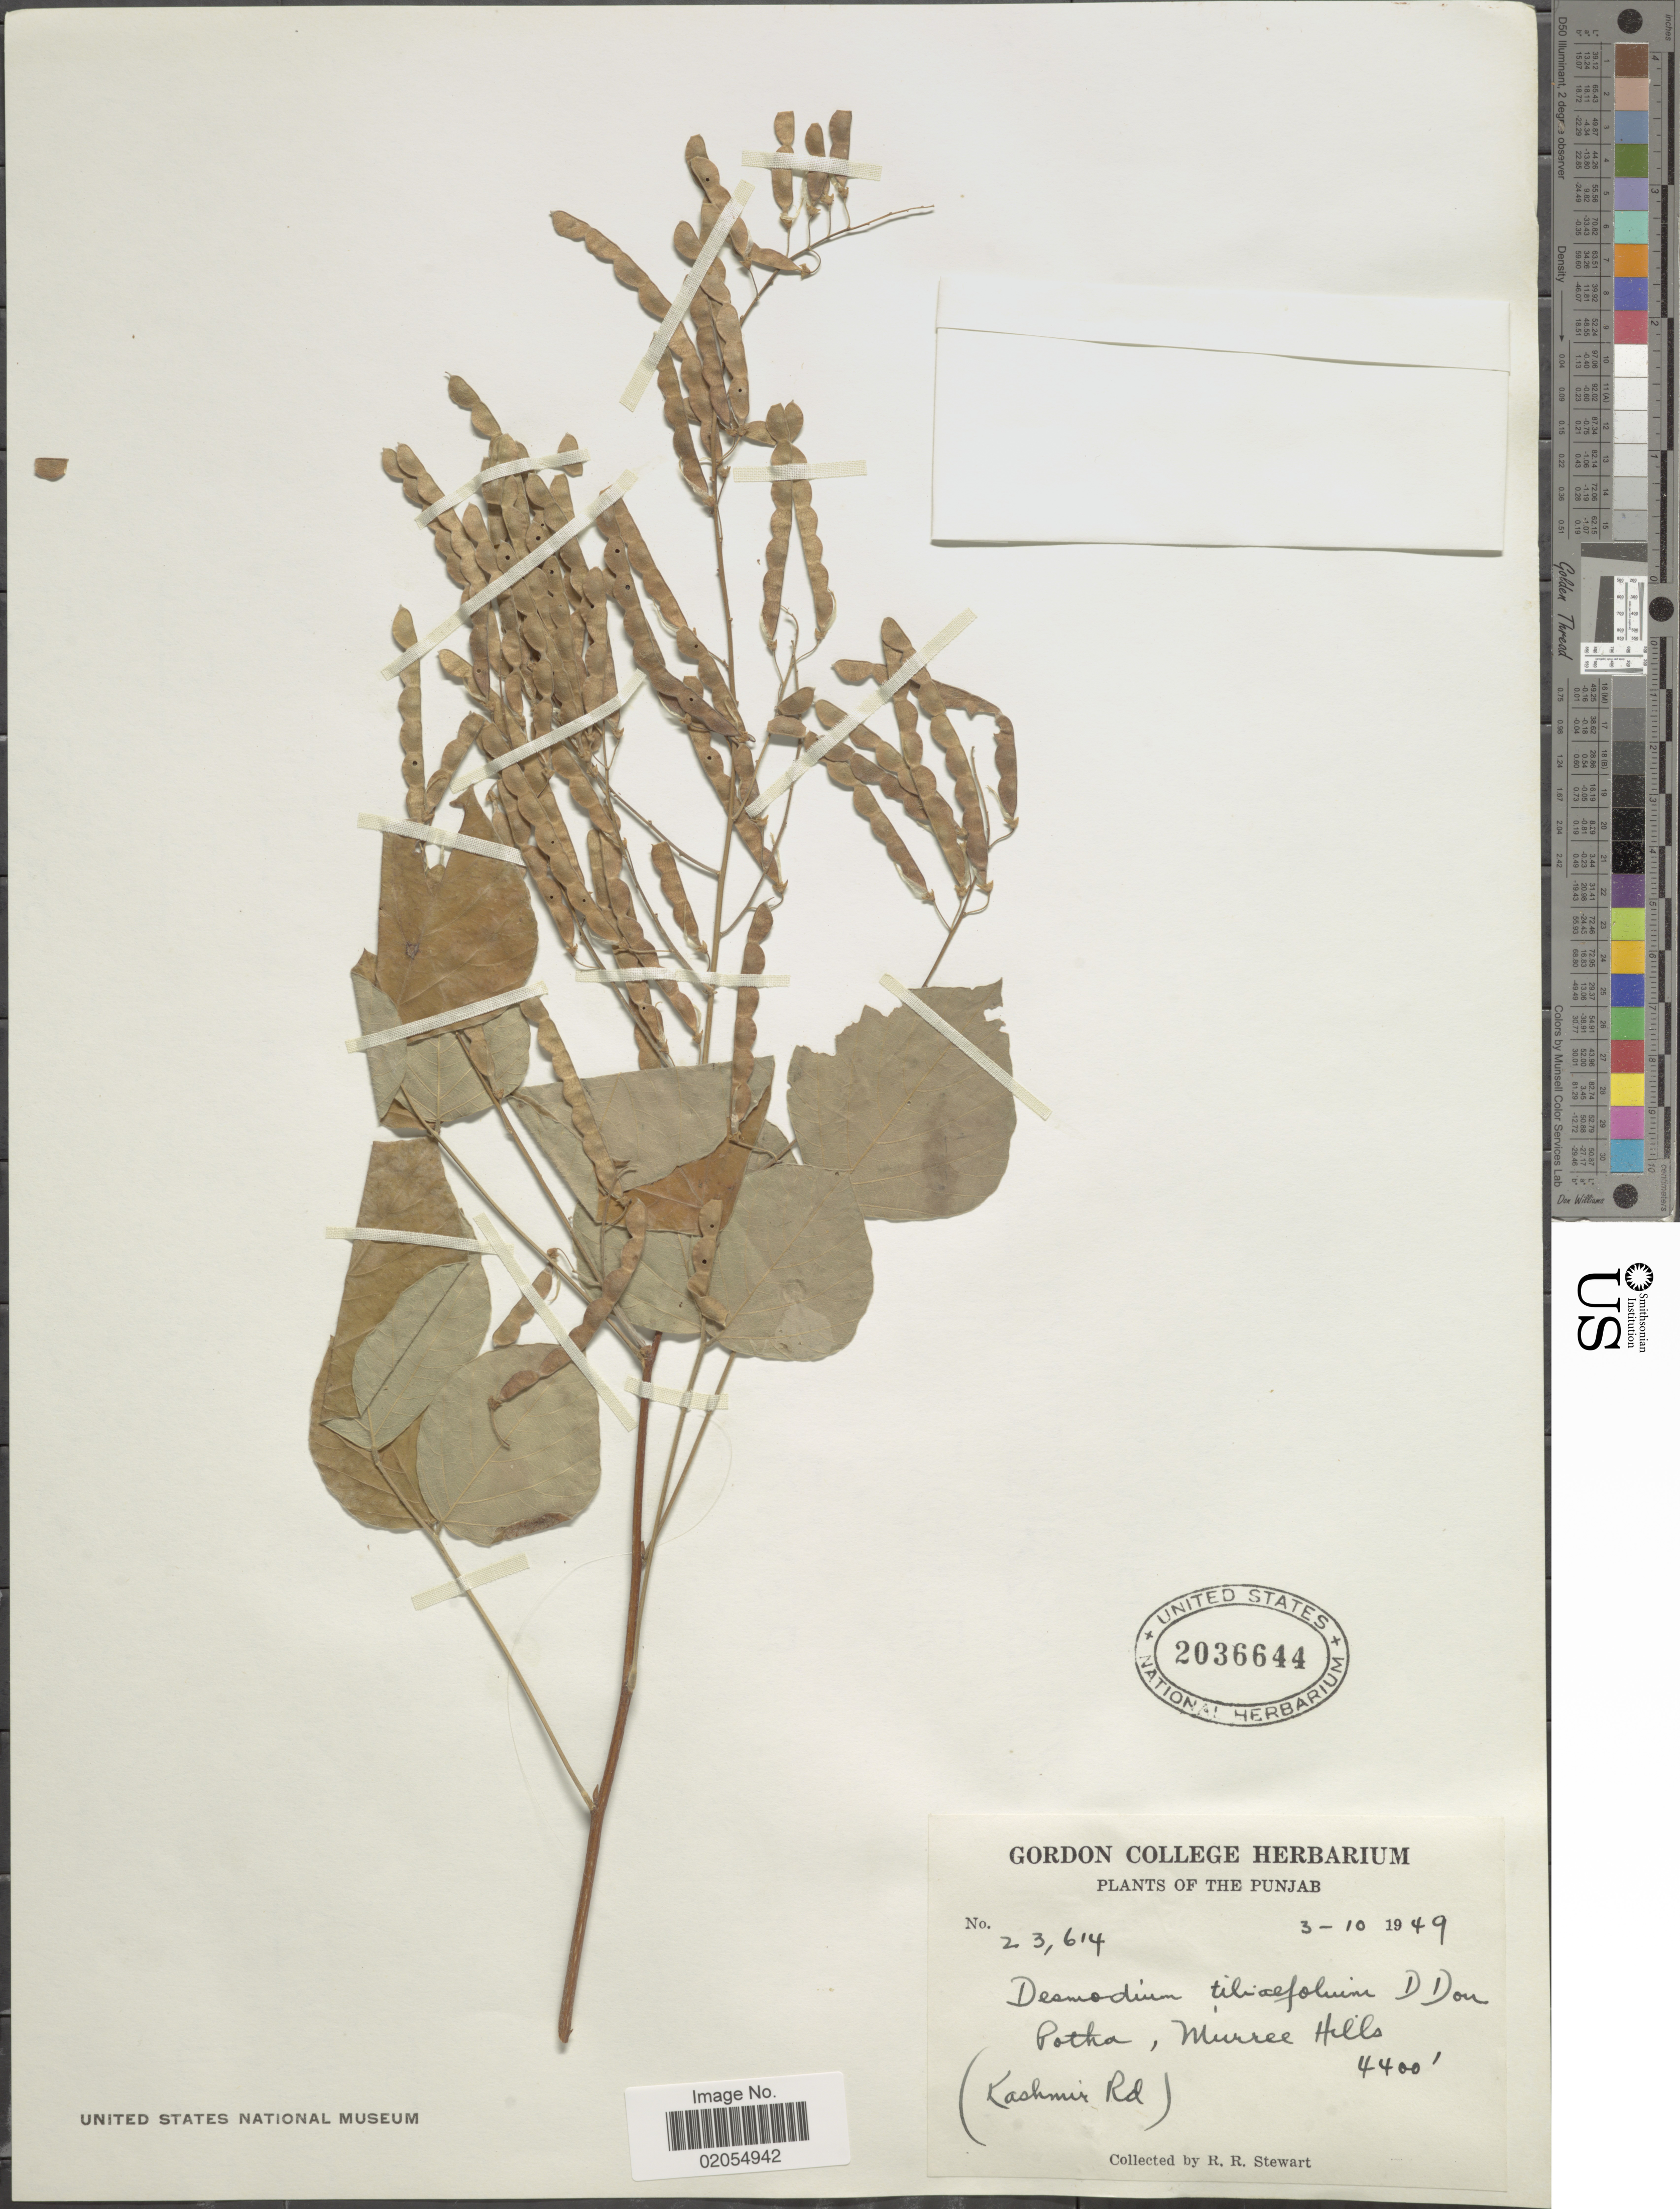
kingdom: Plantae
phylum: Tracheophyta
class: Magnoliopsida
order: Fabales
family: Fabaceae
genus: Sunhangia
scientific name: Sunhangia elegans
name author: (DC.) H. Ohashi & K. Ohashi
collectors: R. R. Stewart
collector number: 23614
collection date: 1949-10-03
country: Pakistan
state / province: Punjab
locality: Potha, Murree Hills, (Kashmir Rd)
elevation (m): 1341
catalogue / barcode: US 2036644